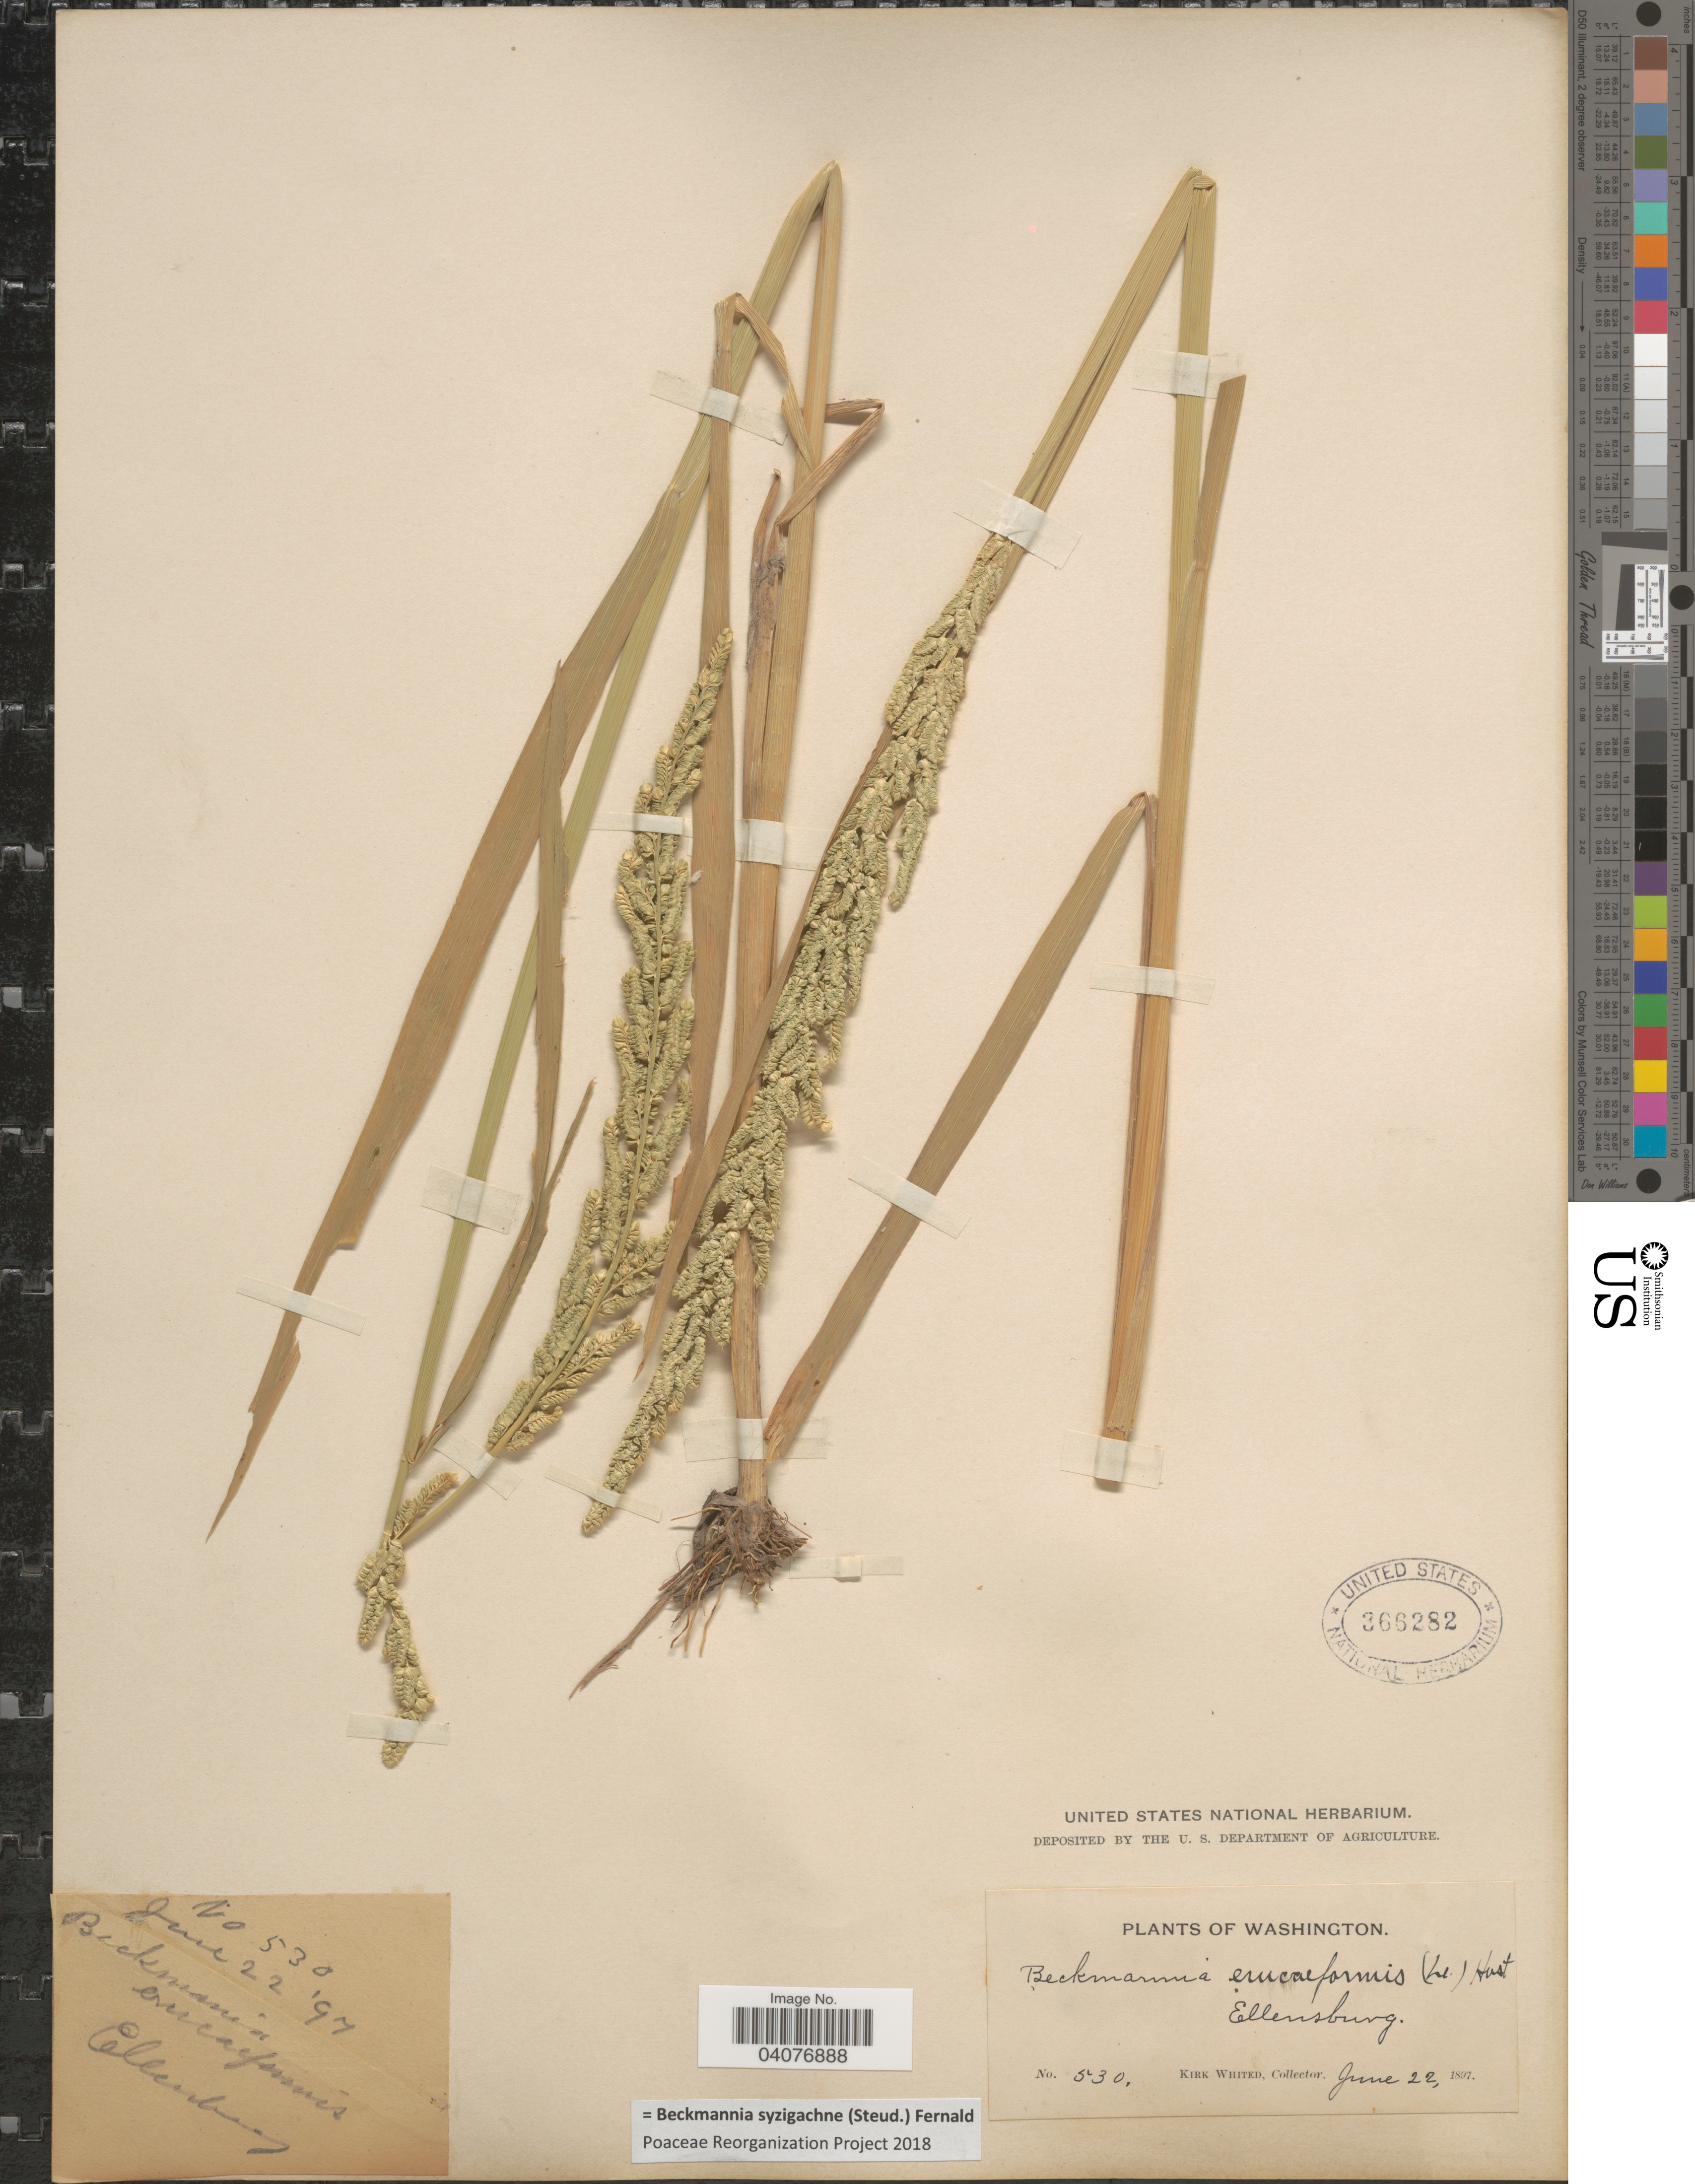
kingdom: Plantae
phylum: Tracheophyta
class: Liliopsida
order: Poales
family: Poaceae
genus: Beckmannia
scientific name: Beckmannia syzigachne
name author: (Steud.) Fernald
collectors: K. Whited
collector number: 530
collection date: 1897-06-22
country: United States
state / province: Washington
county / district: Kittitas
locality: Ellensburg.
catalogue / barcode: US 366282